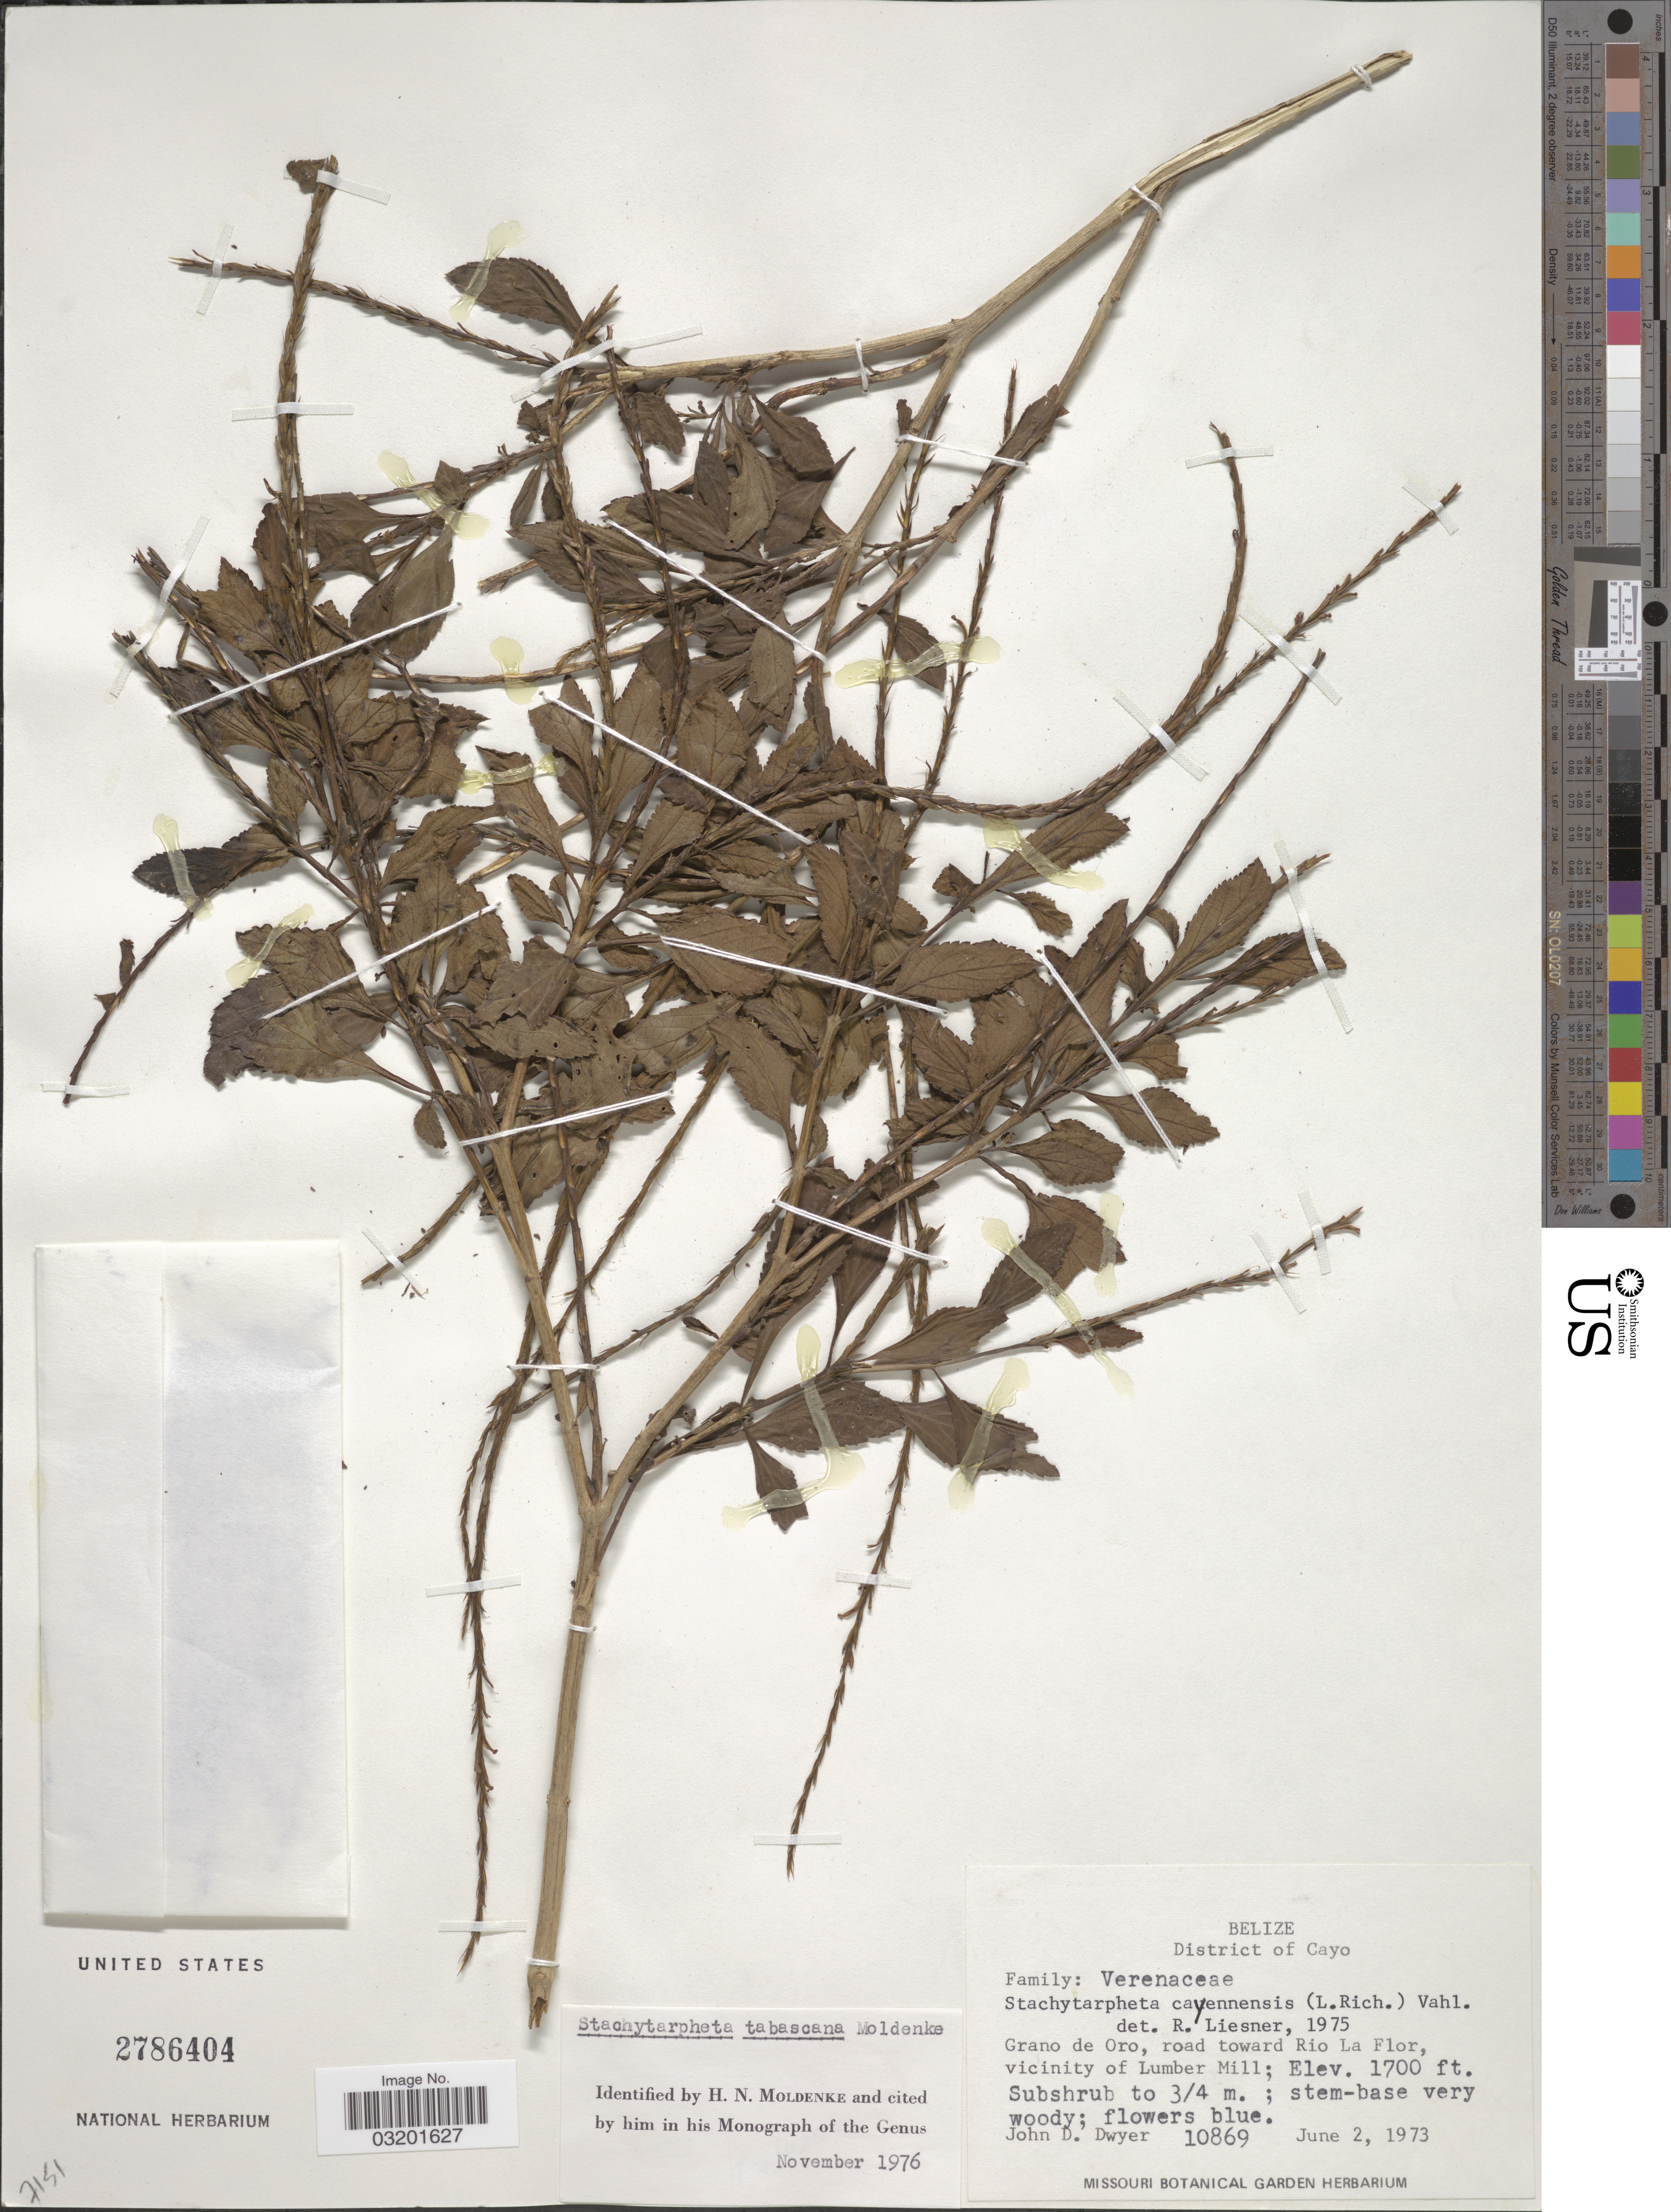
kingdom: Plantae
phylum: Tracheophyta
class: Magnoliopsida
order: Lamiales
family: Verbenaceae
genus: Stachytarpheta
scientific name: Stachytarpheta tabascana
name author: Moldenke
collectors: J. D. Dwyer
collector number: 10869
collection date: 1973-06-02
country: Belize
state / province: Cayo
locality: District of Cayo. Grano de Oro, road toward Rio La Flor, vicinity of Lumber Mill.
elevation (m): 518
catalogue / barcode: US 2786404